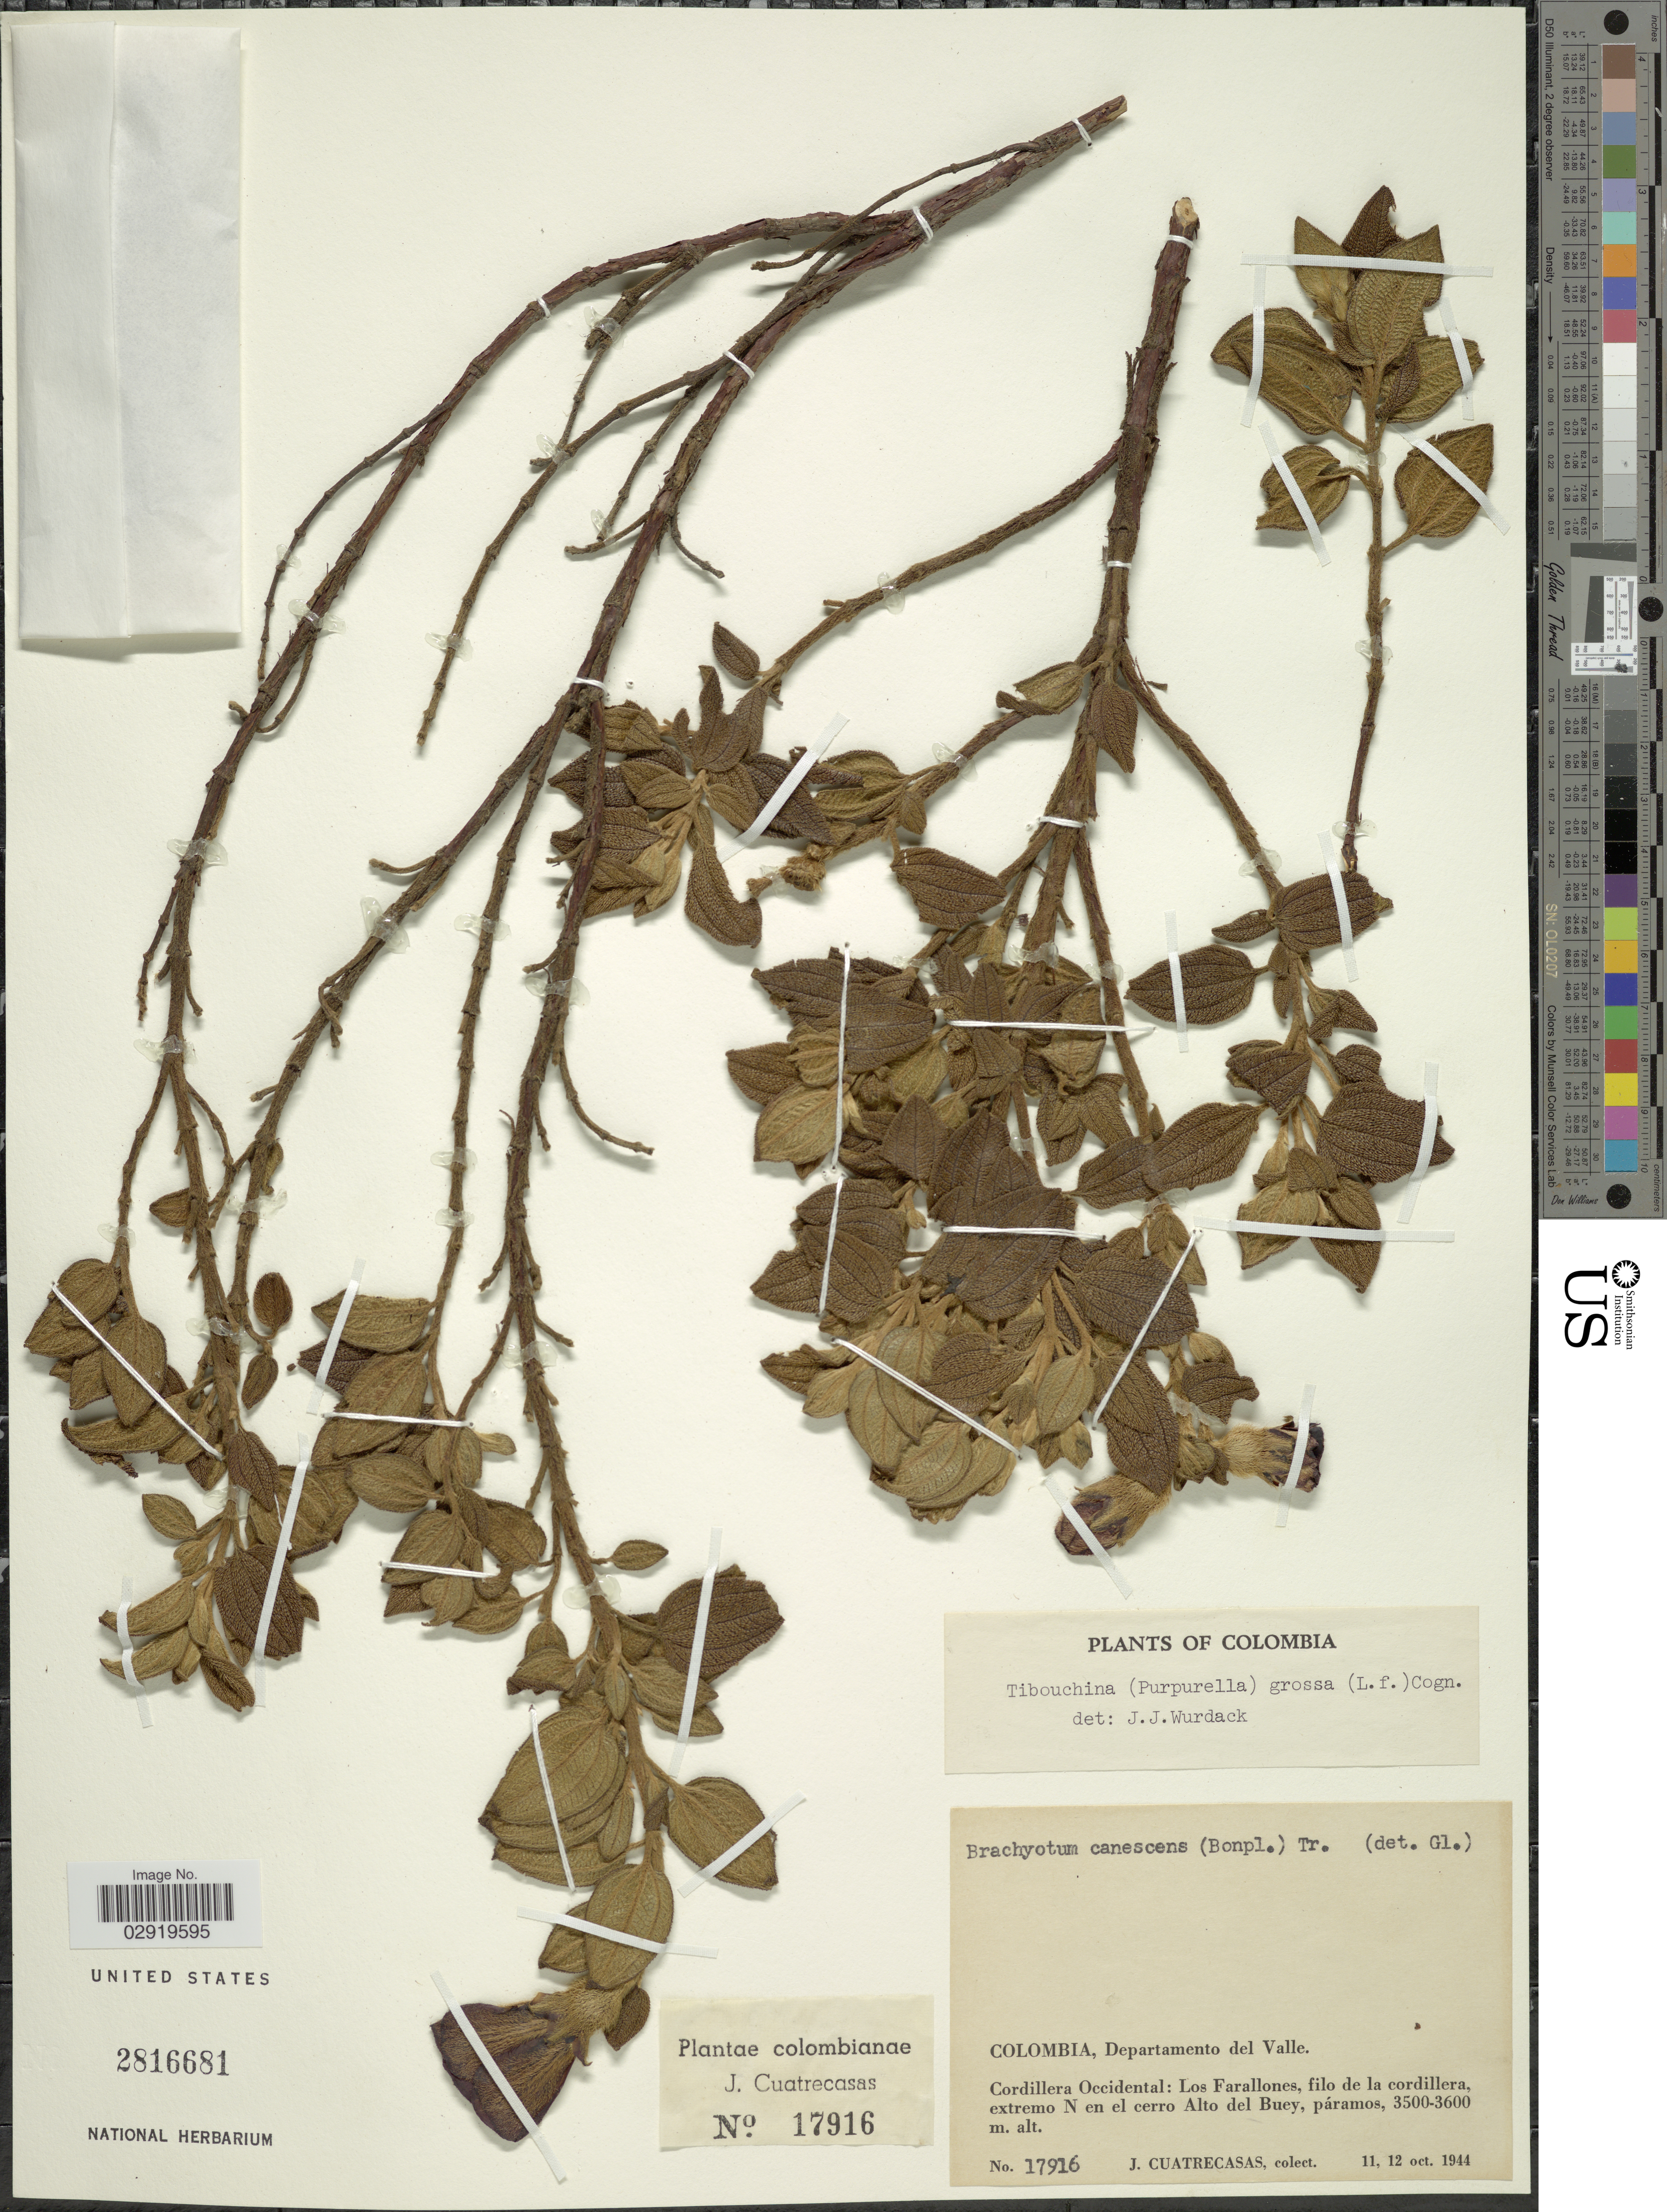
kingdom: Plantae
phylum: Tracheophyta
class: Magnoliopsida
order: Myrtales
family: Melastomataceae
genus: Chaetogastra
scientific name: Chaetogastra grossa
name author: (L. f.) P.J.F. Guim. & Michelang.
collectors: J. Cuatrecasas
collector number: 17916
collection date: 1944-10-11/1944-10-12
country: Colombia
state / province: Valle del Cauca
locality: Departamento del Valle. Cordillera Occidental: Los Farallones, filo de la cordillera, extremo N en el cerro Alto del Buey.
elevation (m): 3500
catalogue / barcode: US 2816681